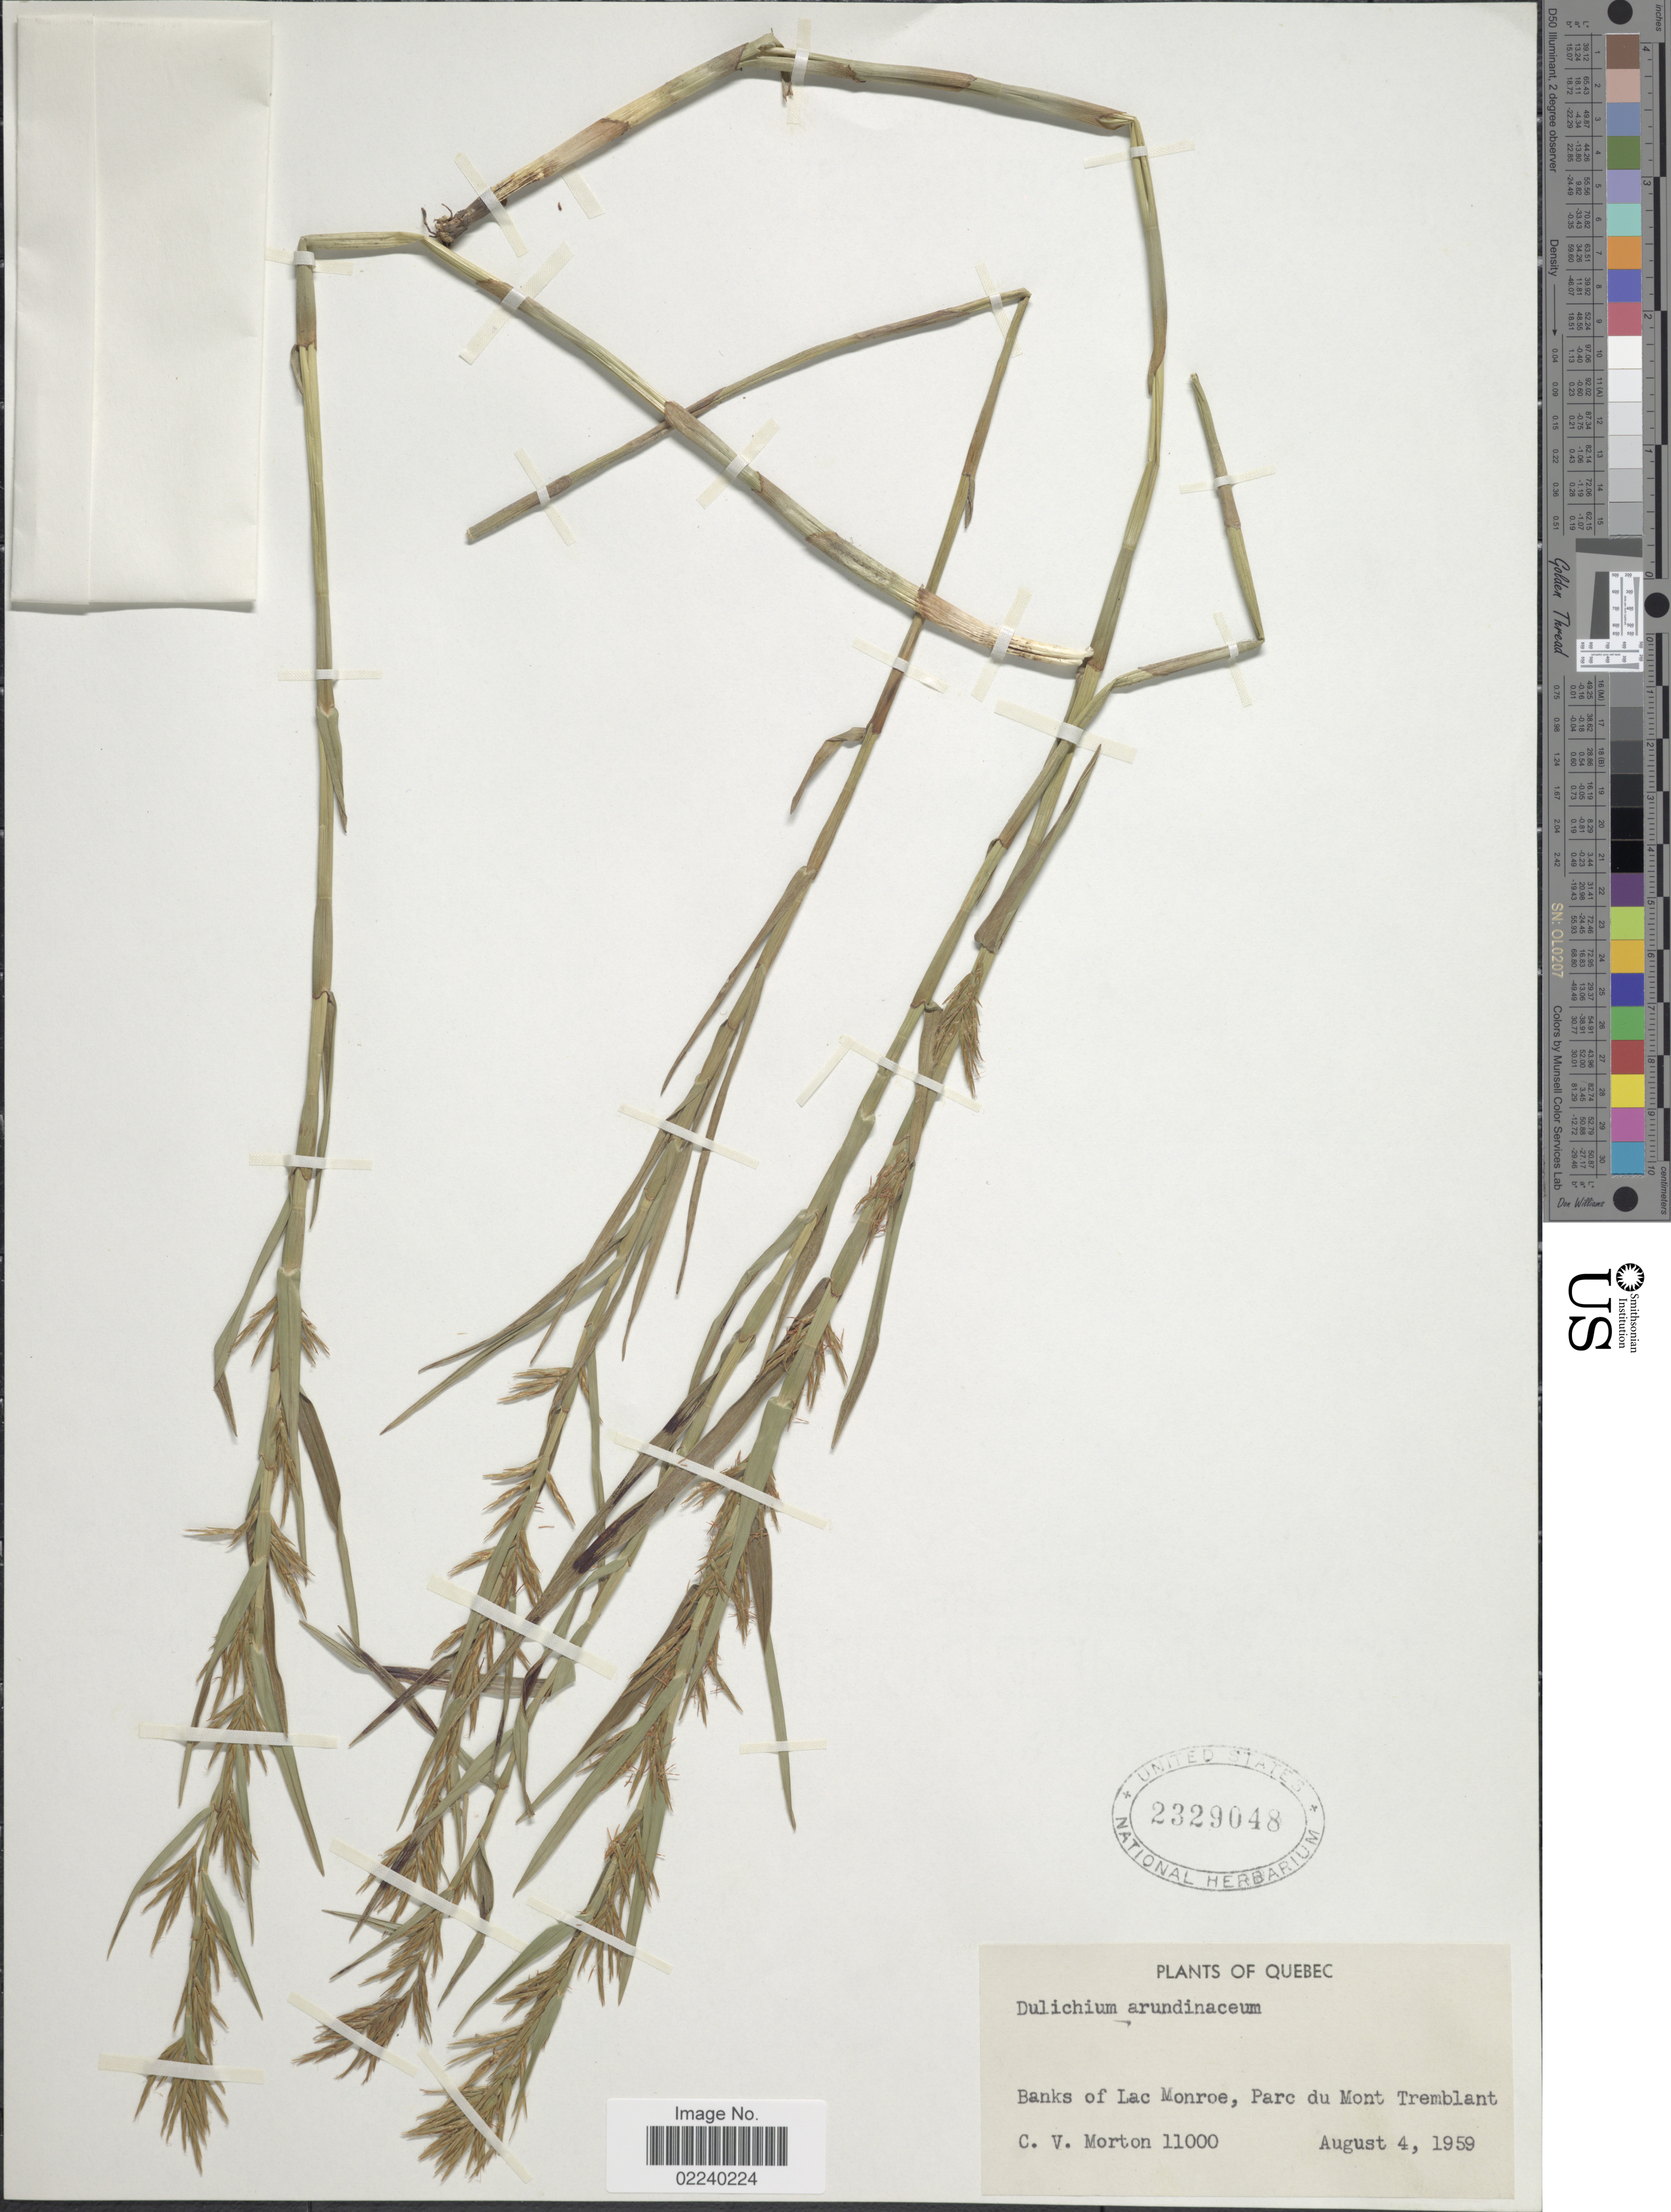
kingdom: Plantae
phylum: Tracheophyta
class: Liliopsida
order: Poales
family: Cyperaceae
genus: Dulichium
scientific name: Dulichium arundinaceum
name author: (L.) Britton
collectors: C. V. Morton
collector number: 11000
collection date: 1959-08-04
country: Canada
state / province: Quebec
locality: Banks of Lac Monroe, Parc du Mont Tremblant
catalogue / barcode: US 2329048